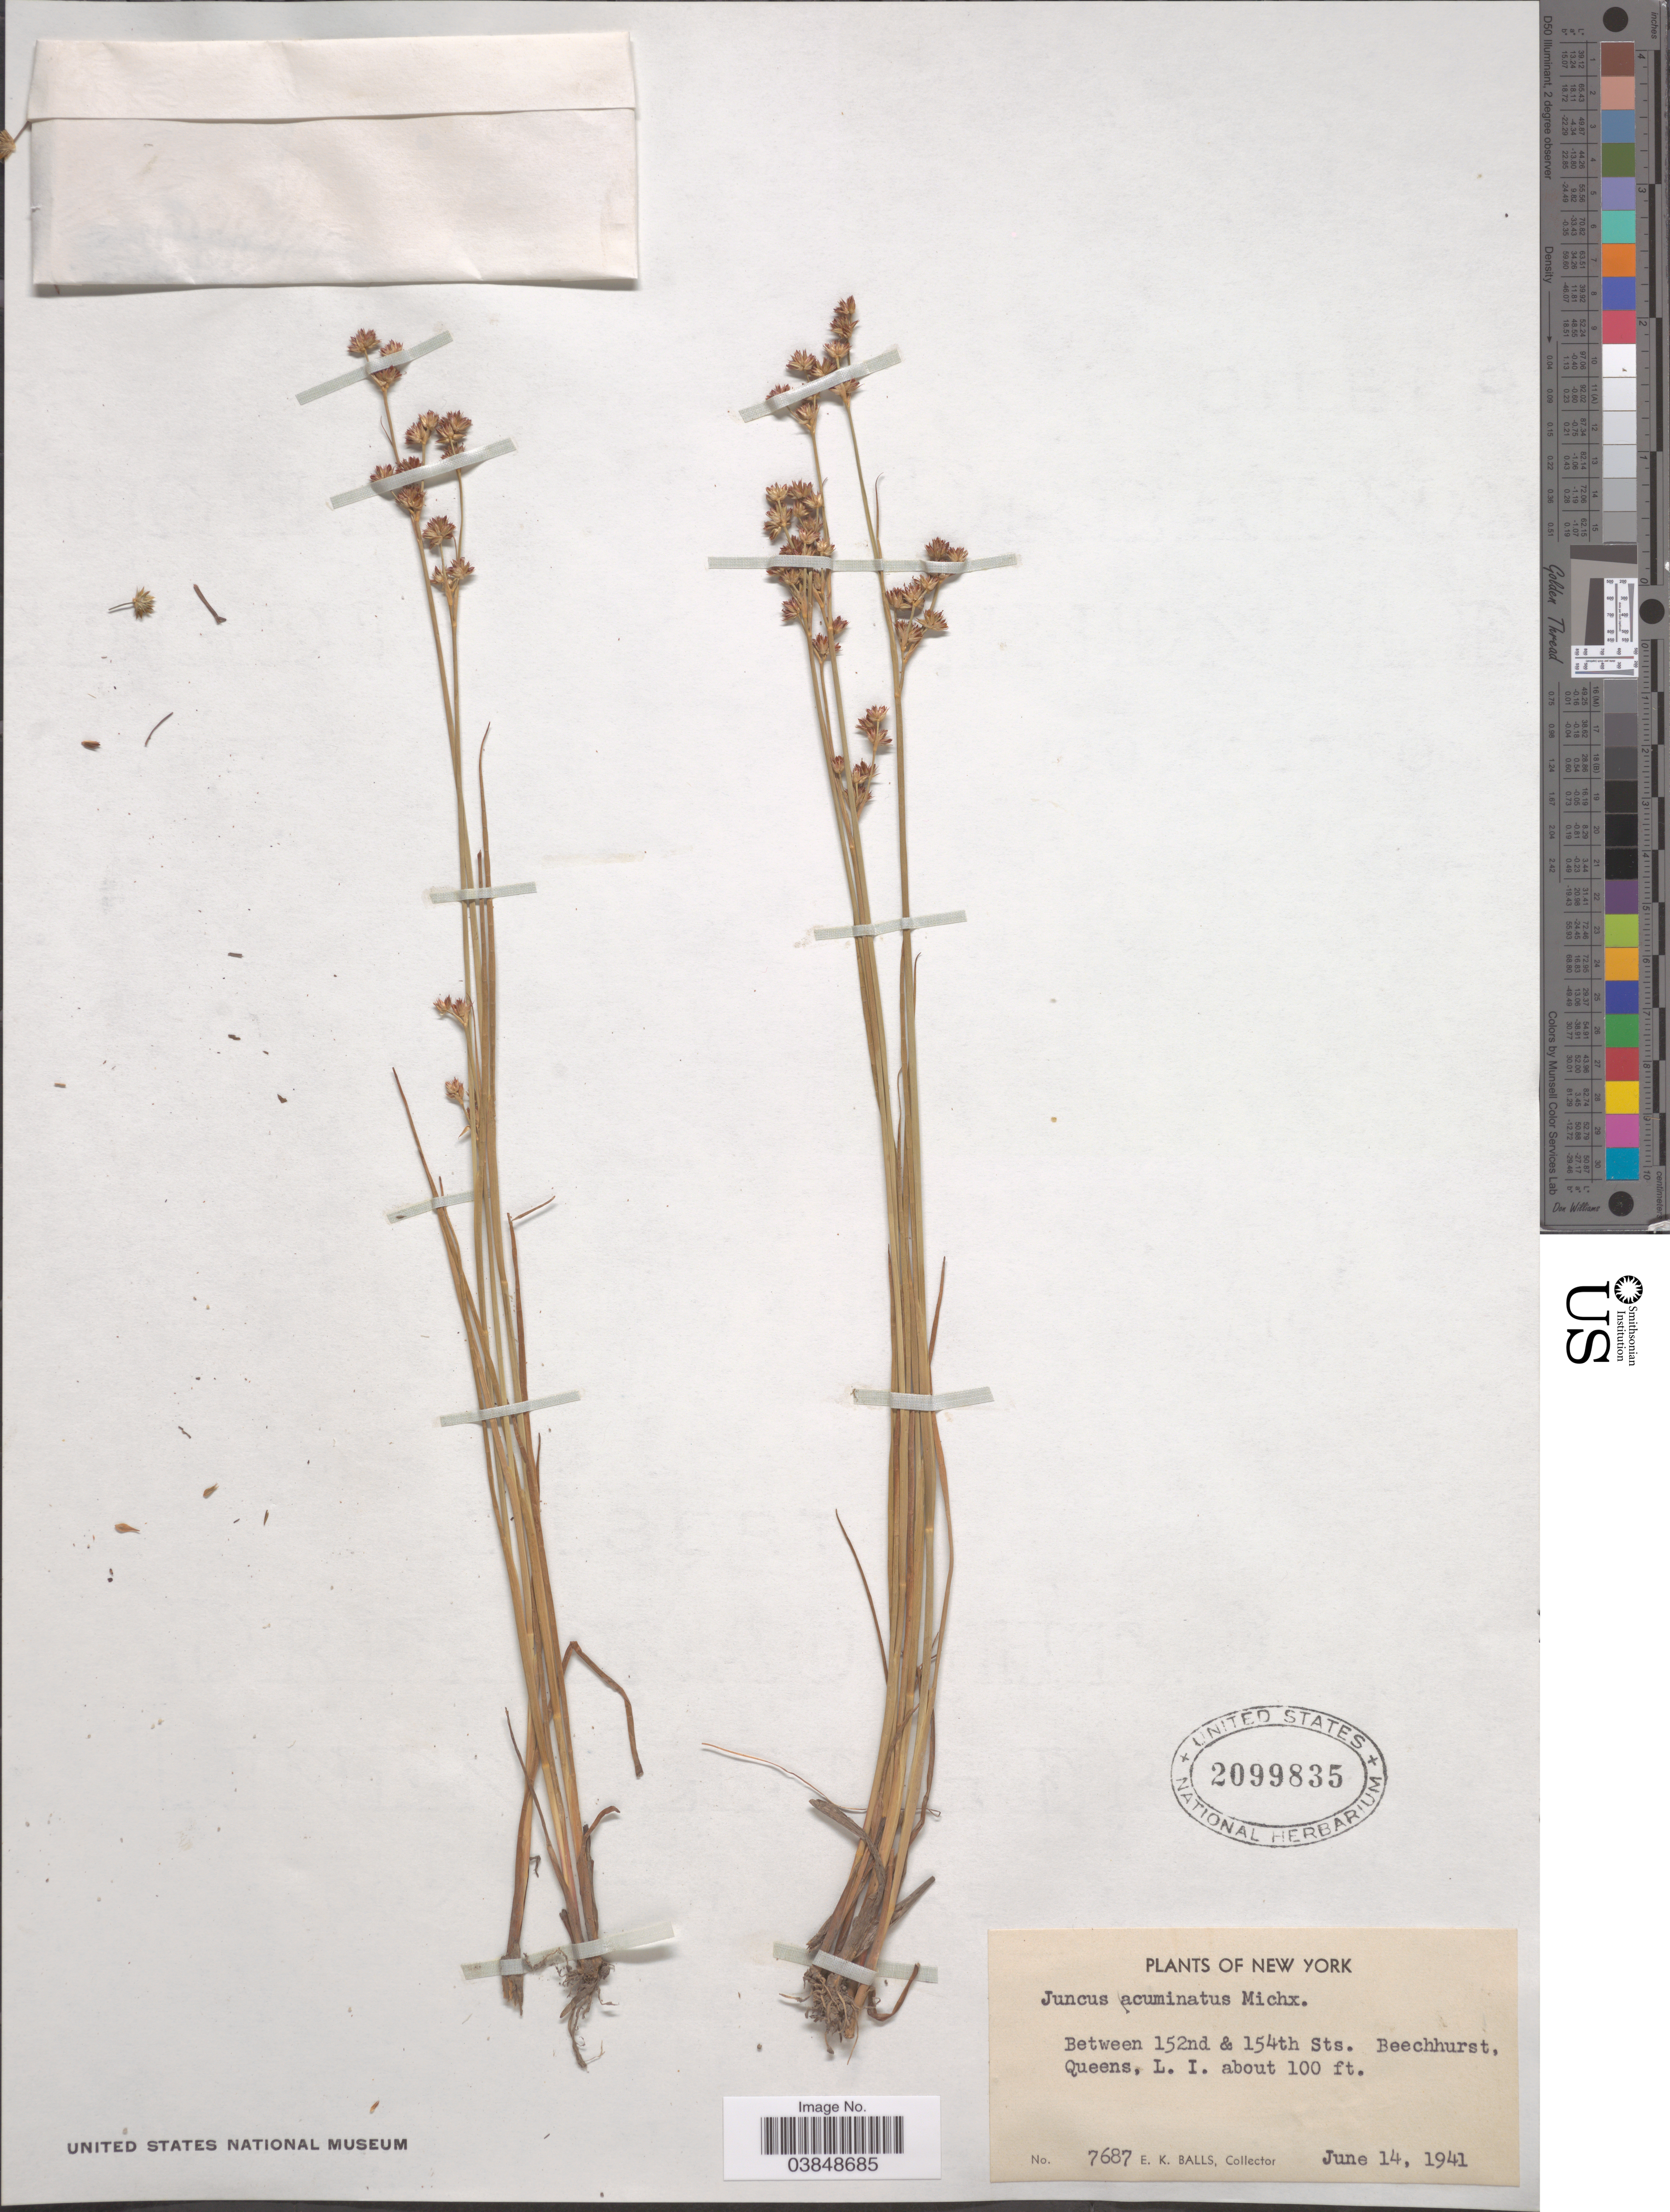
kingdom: Plantae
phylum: Tracheophyta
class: Liliopsida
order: Poales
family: Juncaceae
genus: Juncus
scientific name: Juncus acuminatus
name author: Michx.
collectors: E. K. Balls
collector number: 7687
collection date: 1941-06-14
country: United States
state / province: New York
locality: Between 152nd & 154th Sts. Beechhurst, Queens, L.I.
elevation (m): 30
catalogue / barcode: US 2099835